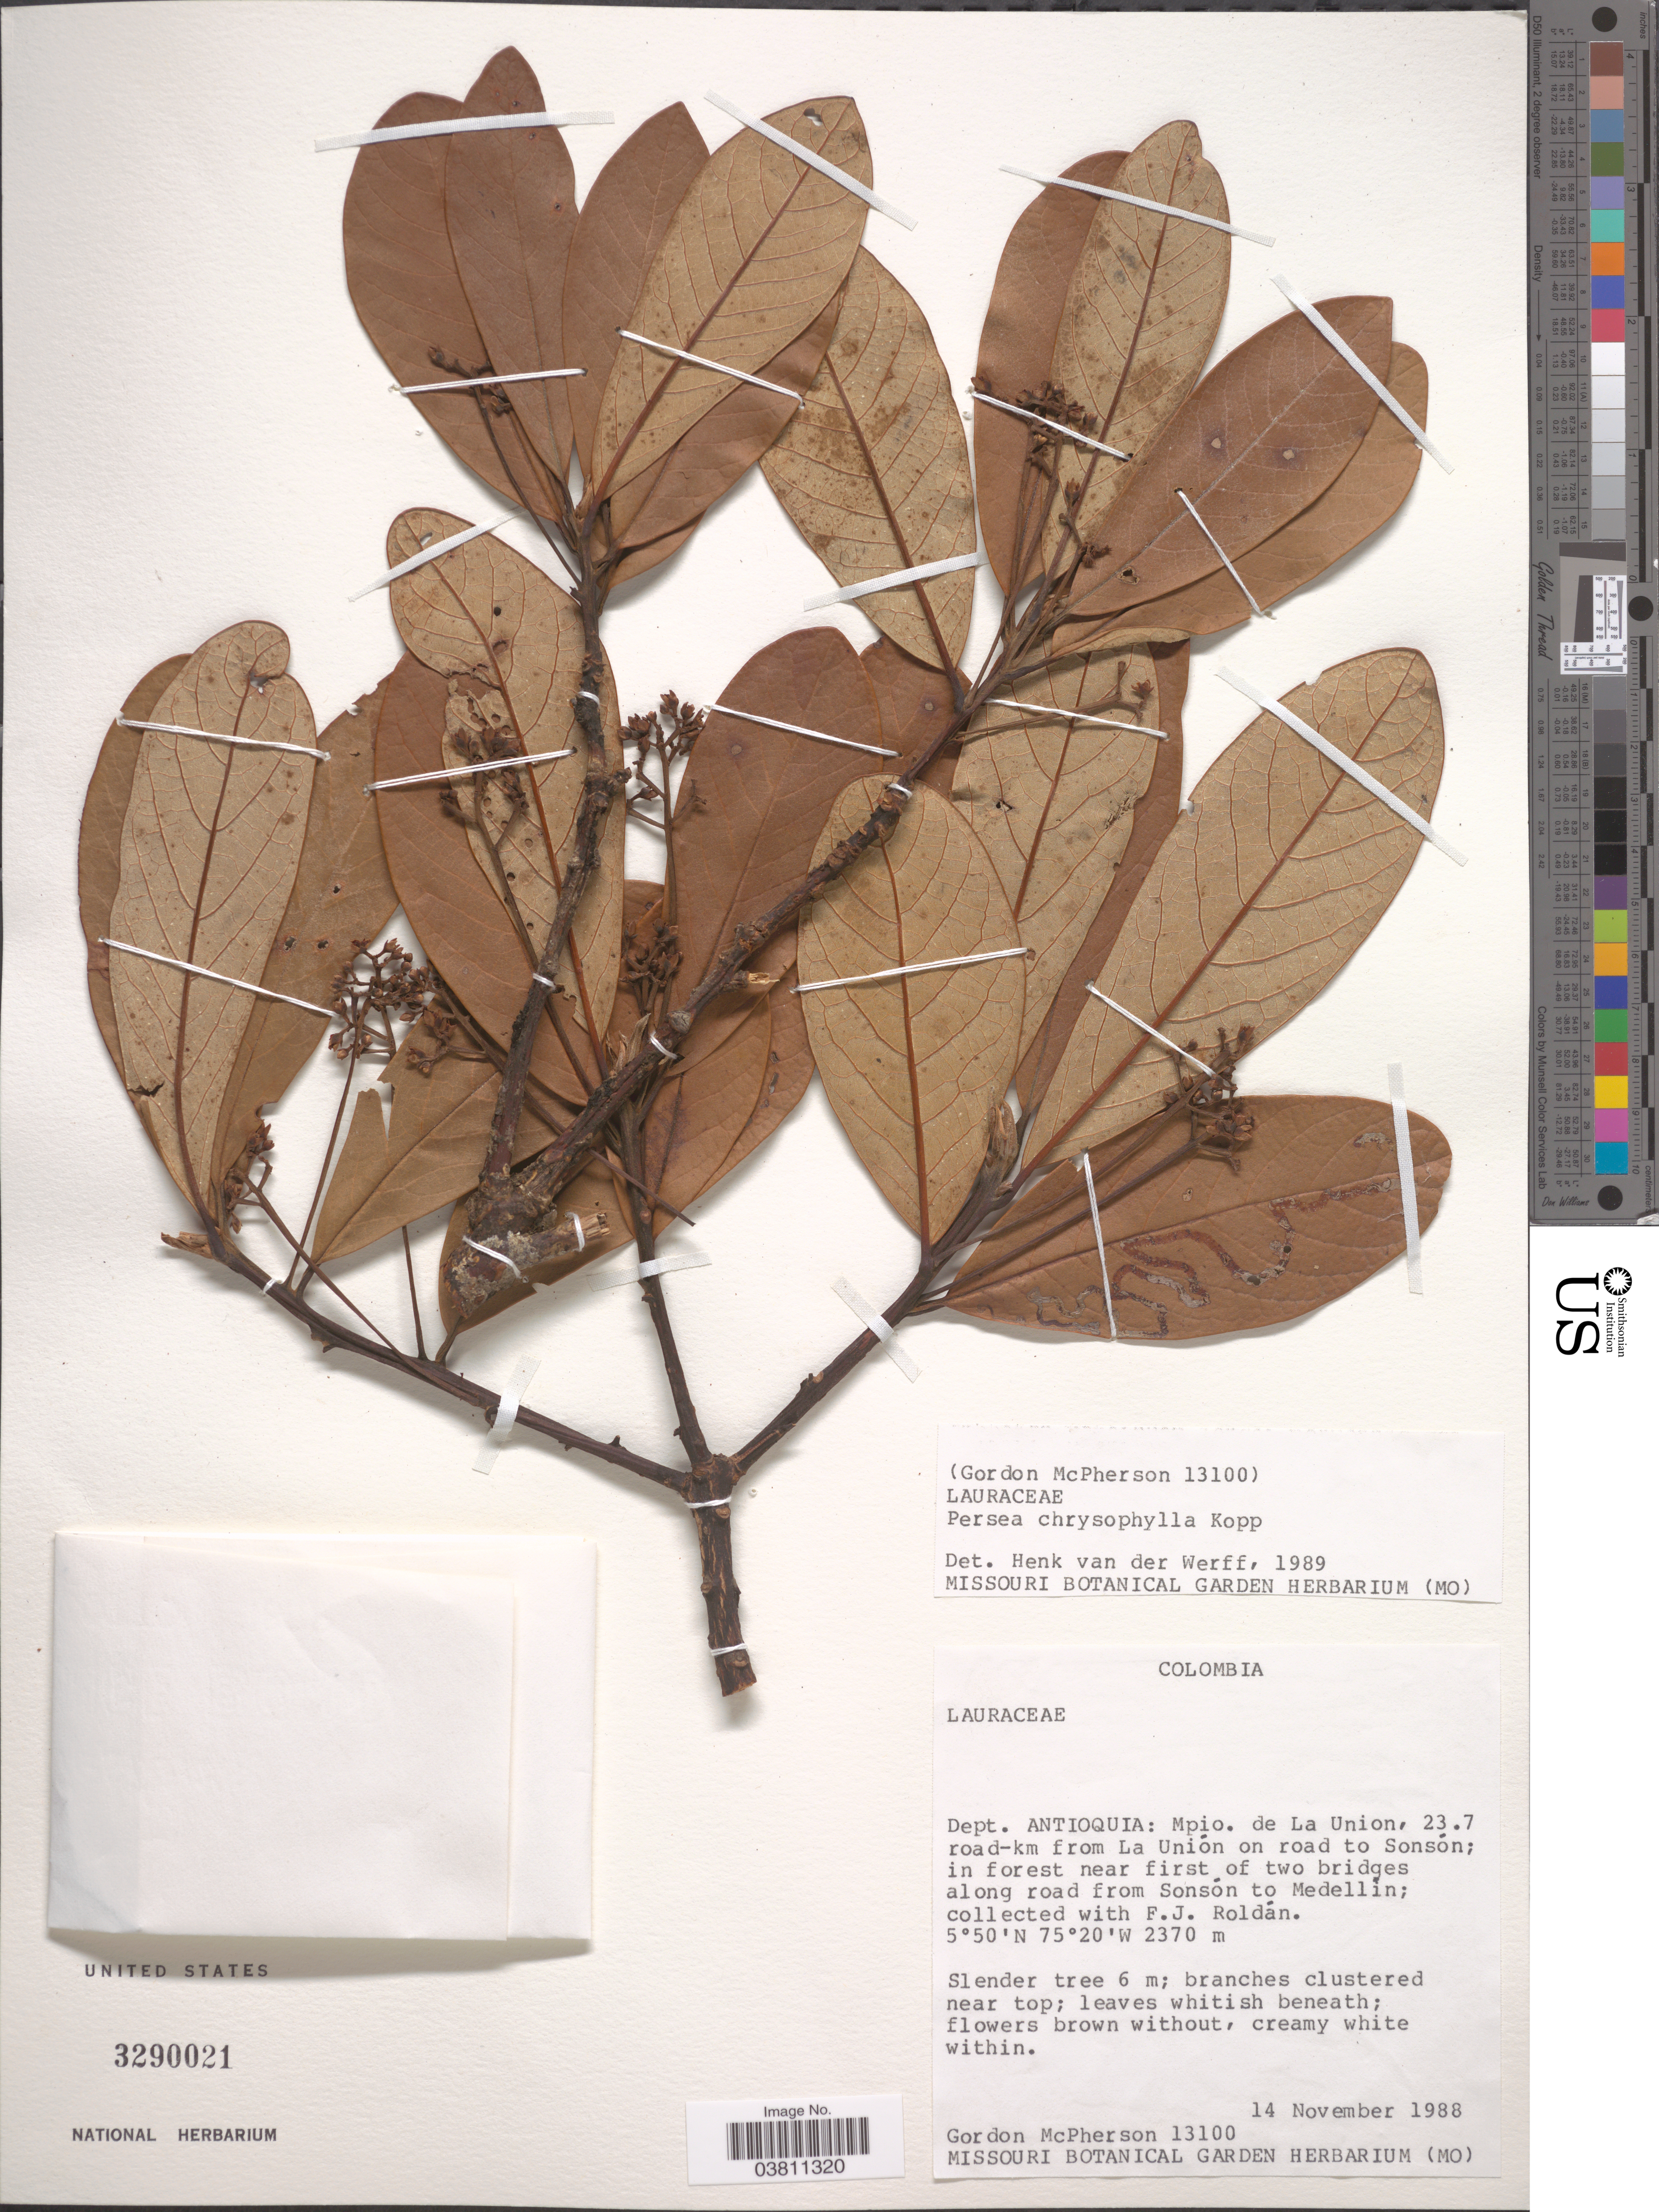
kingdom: Plantae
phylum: Tracheophyta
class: Magnoliopsida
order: Laurales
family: Lauraceae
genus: Persea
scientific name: Persea chrysophylla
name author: L.E. Kopp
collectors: G. McPherson & F. J. Roldán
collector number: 13100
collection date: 1988-11-14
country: Colombia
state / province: Antioquia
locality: Mpio. de La Union, 23.7 road-km from La Unión on road to Sonsón; in forest near first of two bridges along road from Sonsón to Medellín.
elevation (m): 2370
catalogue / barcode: US 3290021